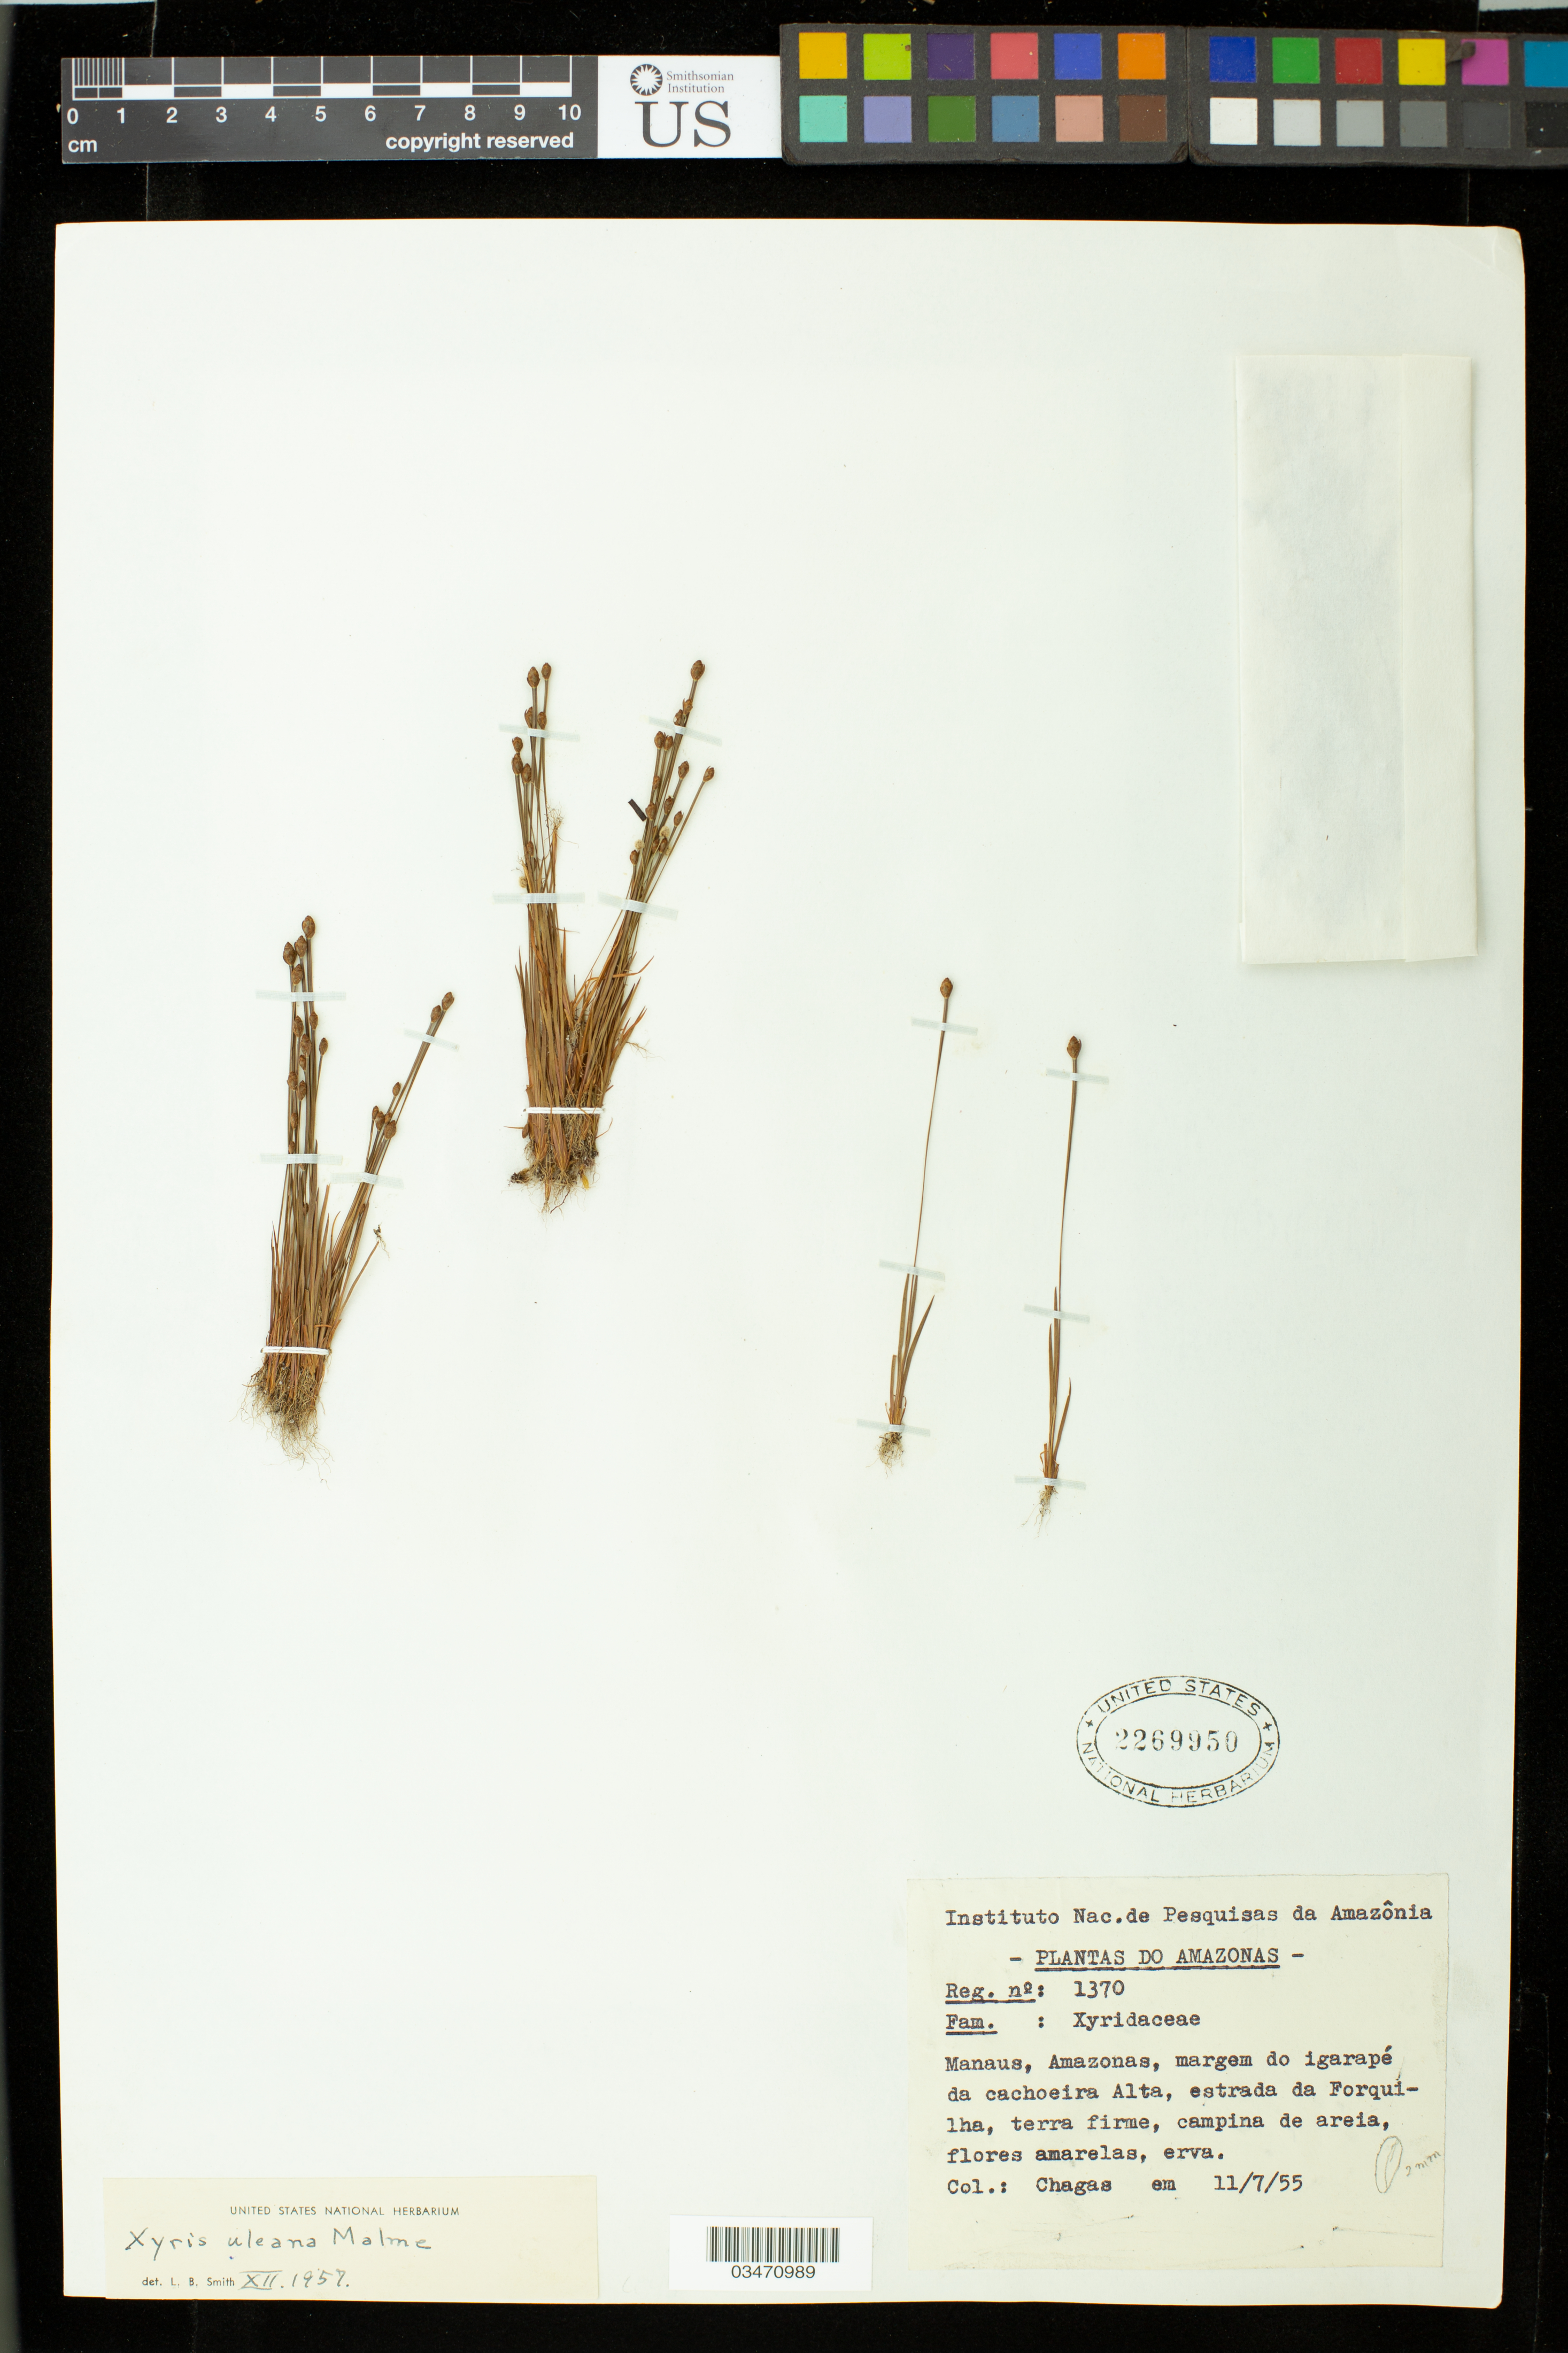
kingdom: Plantae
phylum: Tracheophyta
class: Liliopsida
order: Poales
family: Xyridaceae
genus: Xyris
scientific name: Xyris uleana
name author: Malme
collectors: J. Chagas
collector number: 1370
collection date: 1955-07-11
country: Brazil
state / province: Amazônas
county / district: Manaus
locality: Cachoeira Alta, estrada da Forquilha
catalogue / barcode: US 2269950